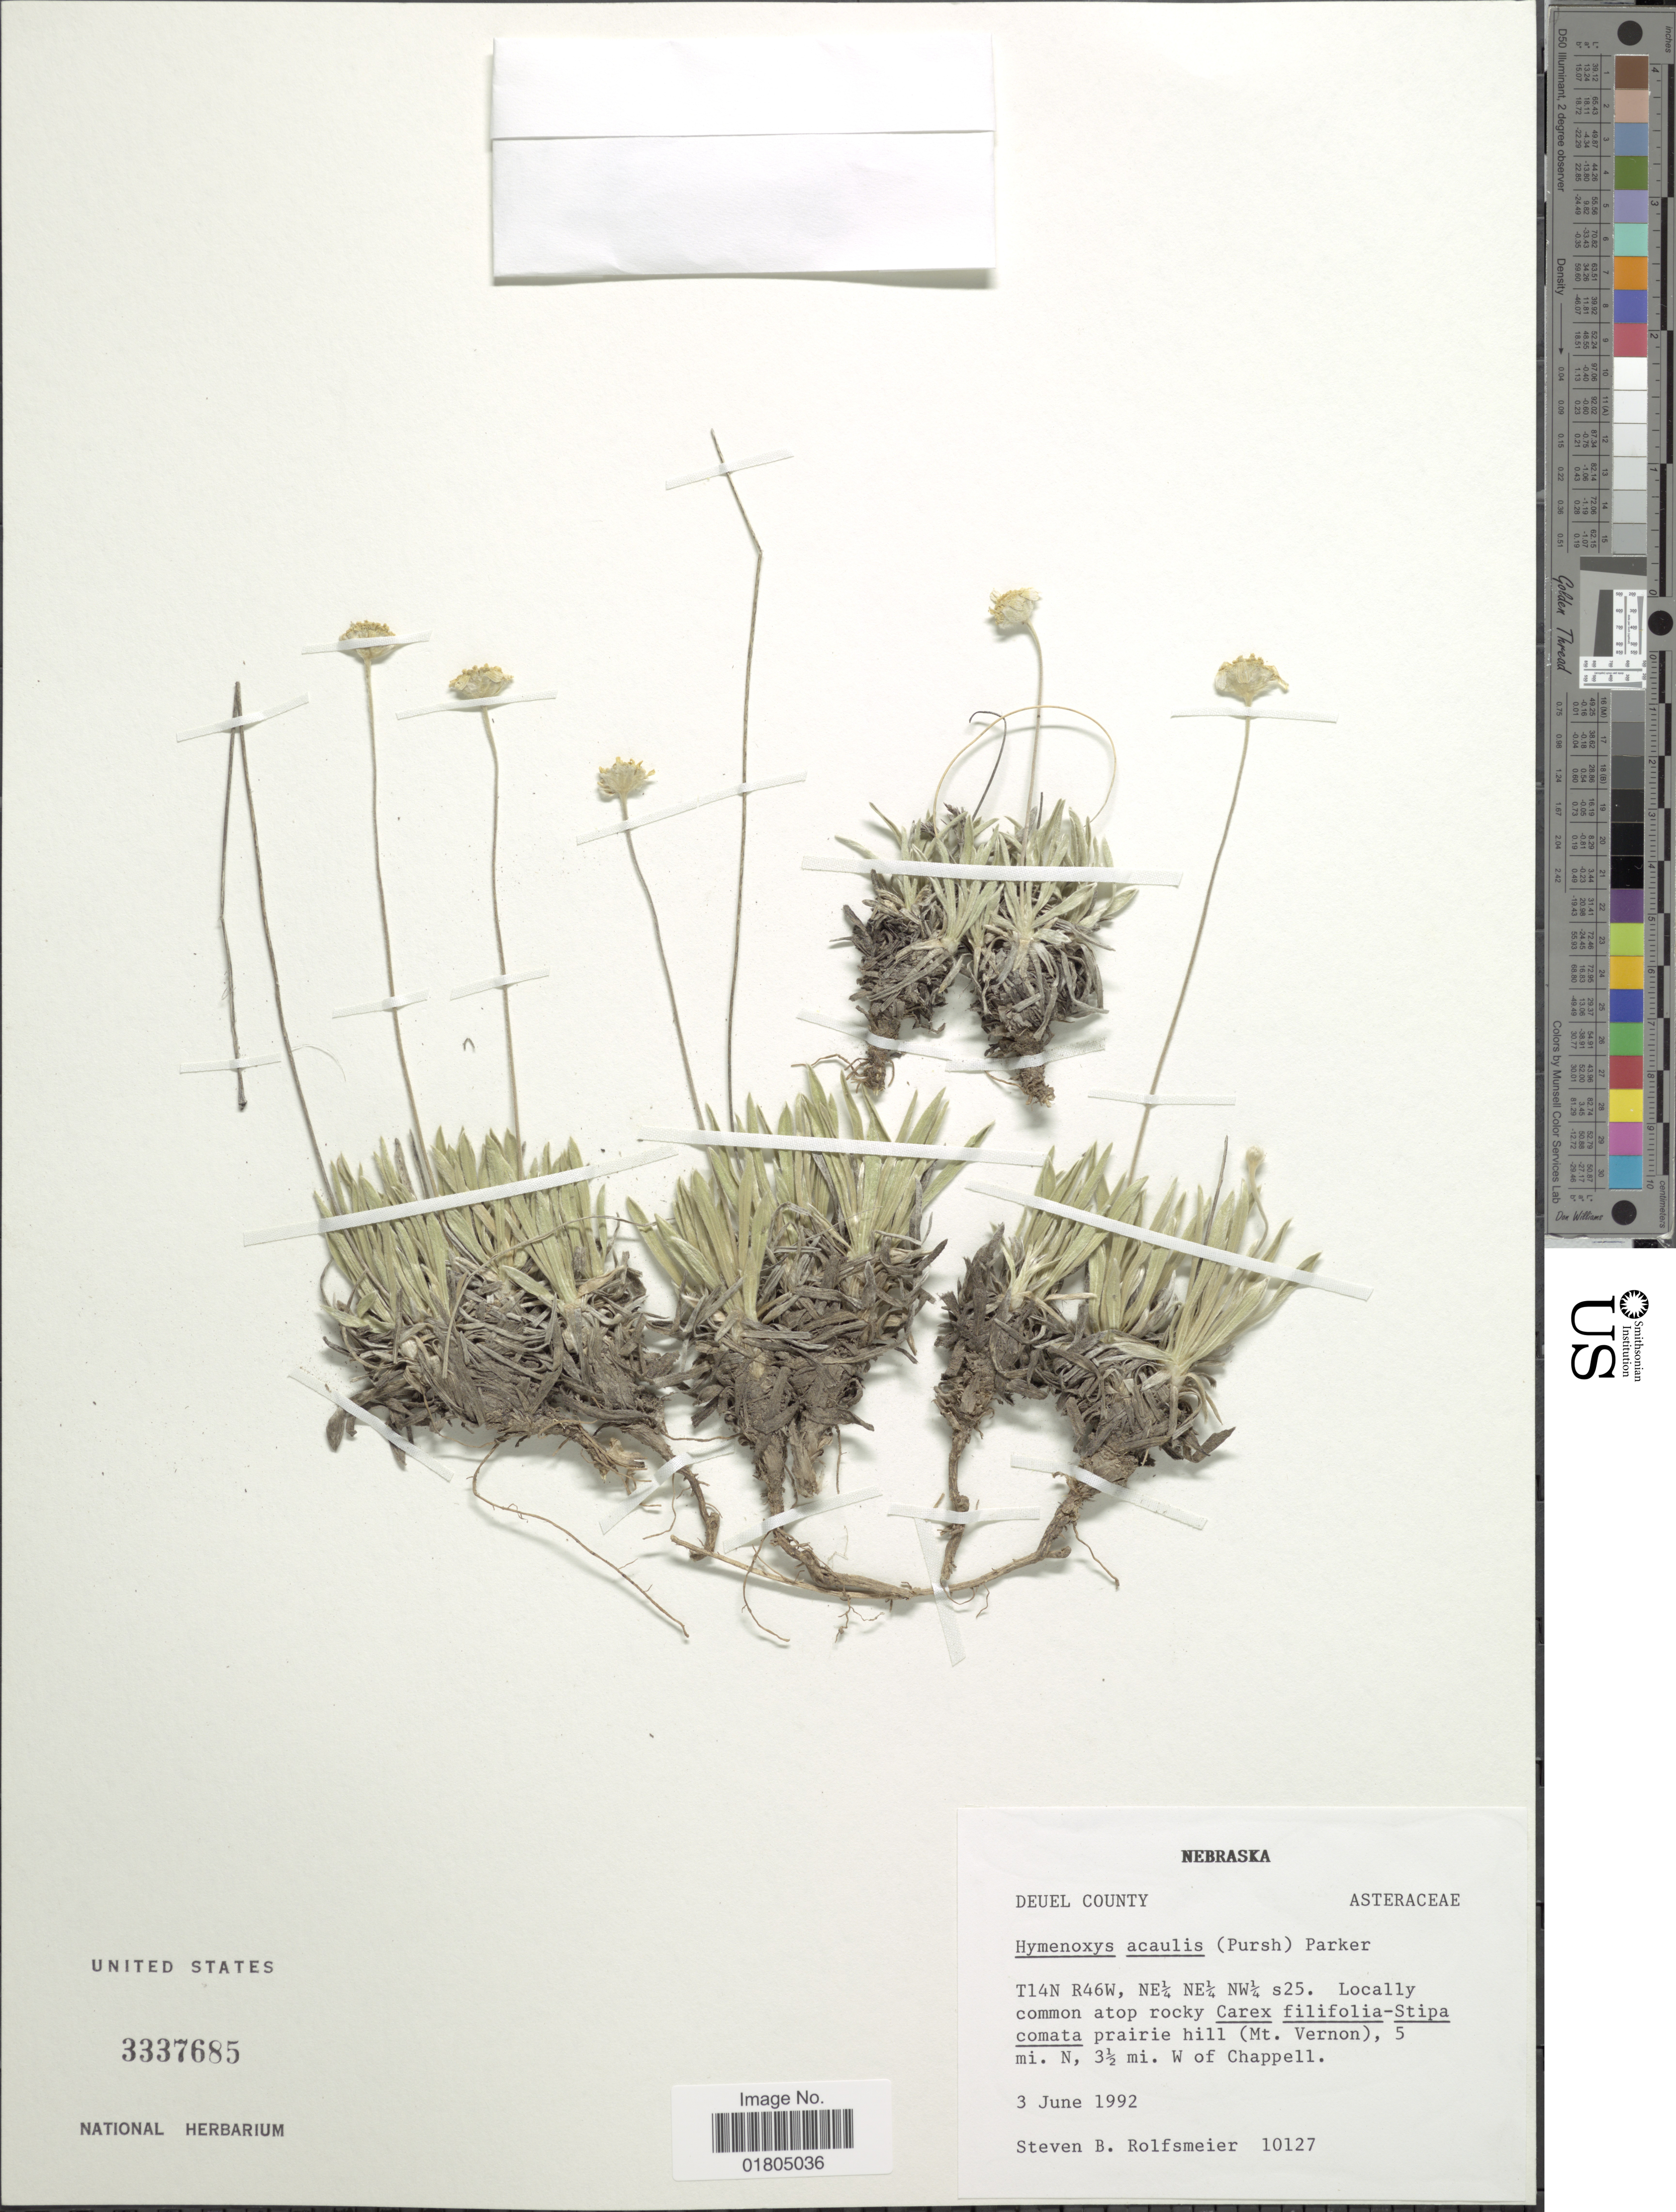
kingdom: Plantae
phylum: Tracheophyta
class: Magnoliopsida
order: Asterales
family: Asteraceae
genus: Actinea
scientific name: Actinea acaulis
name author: (Pursh) Spreng.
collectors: S. Rolfsmeier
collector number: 10127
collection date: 1992-06-03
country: United States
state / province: Nebraska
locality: Deuel County, T14N R46W, NE¼, NW¼ s25, (Mt. Vernon), 5 mi. N of 3½ mi. W of Chappeli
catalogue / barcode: US 3337685